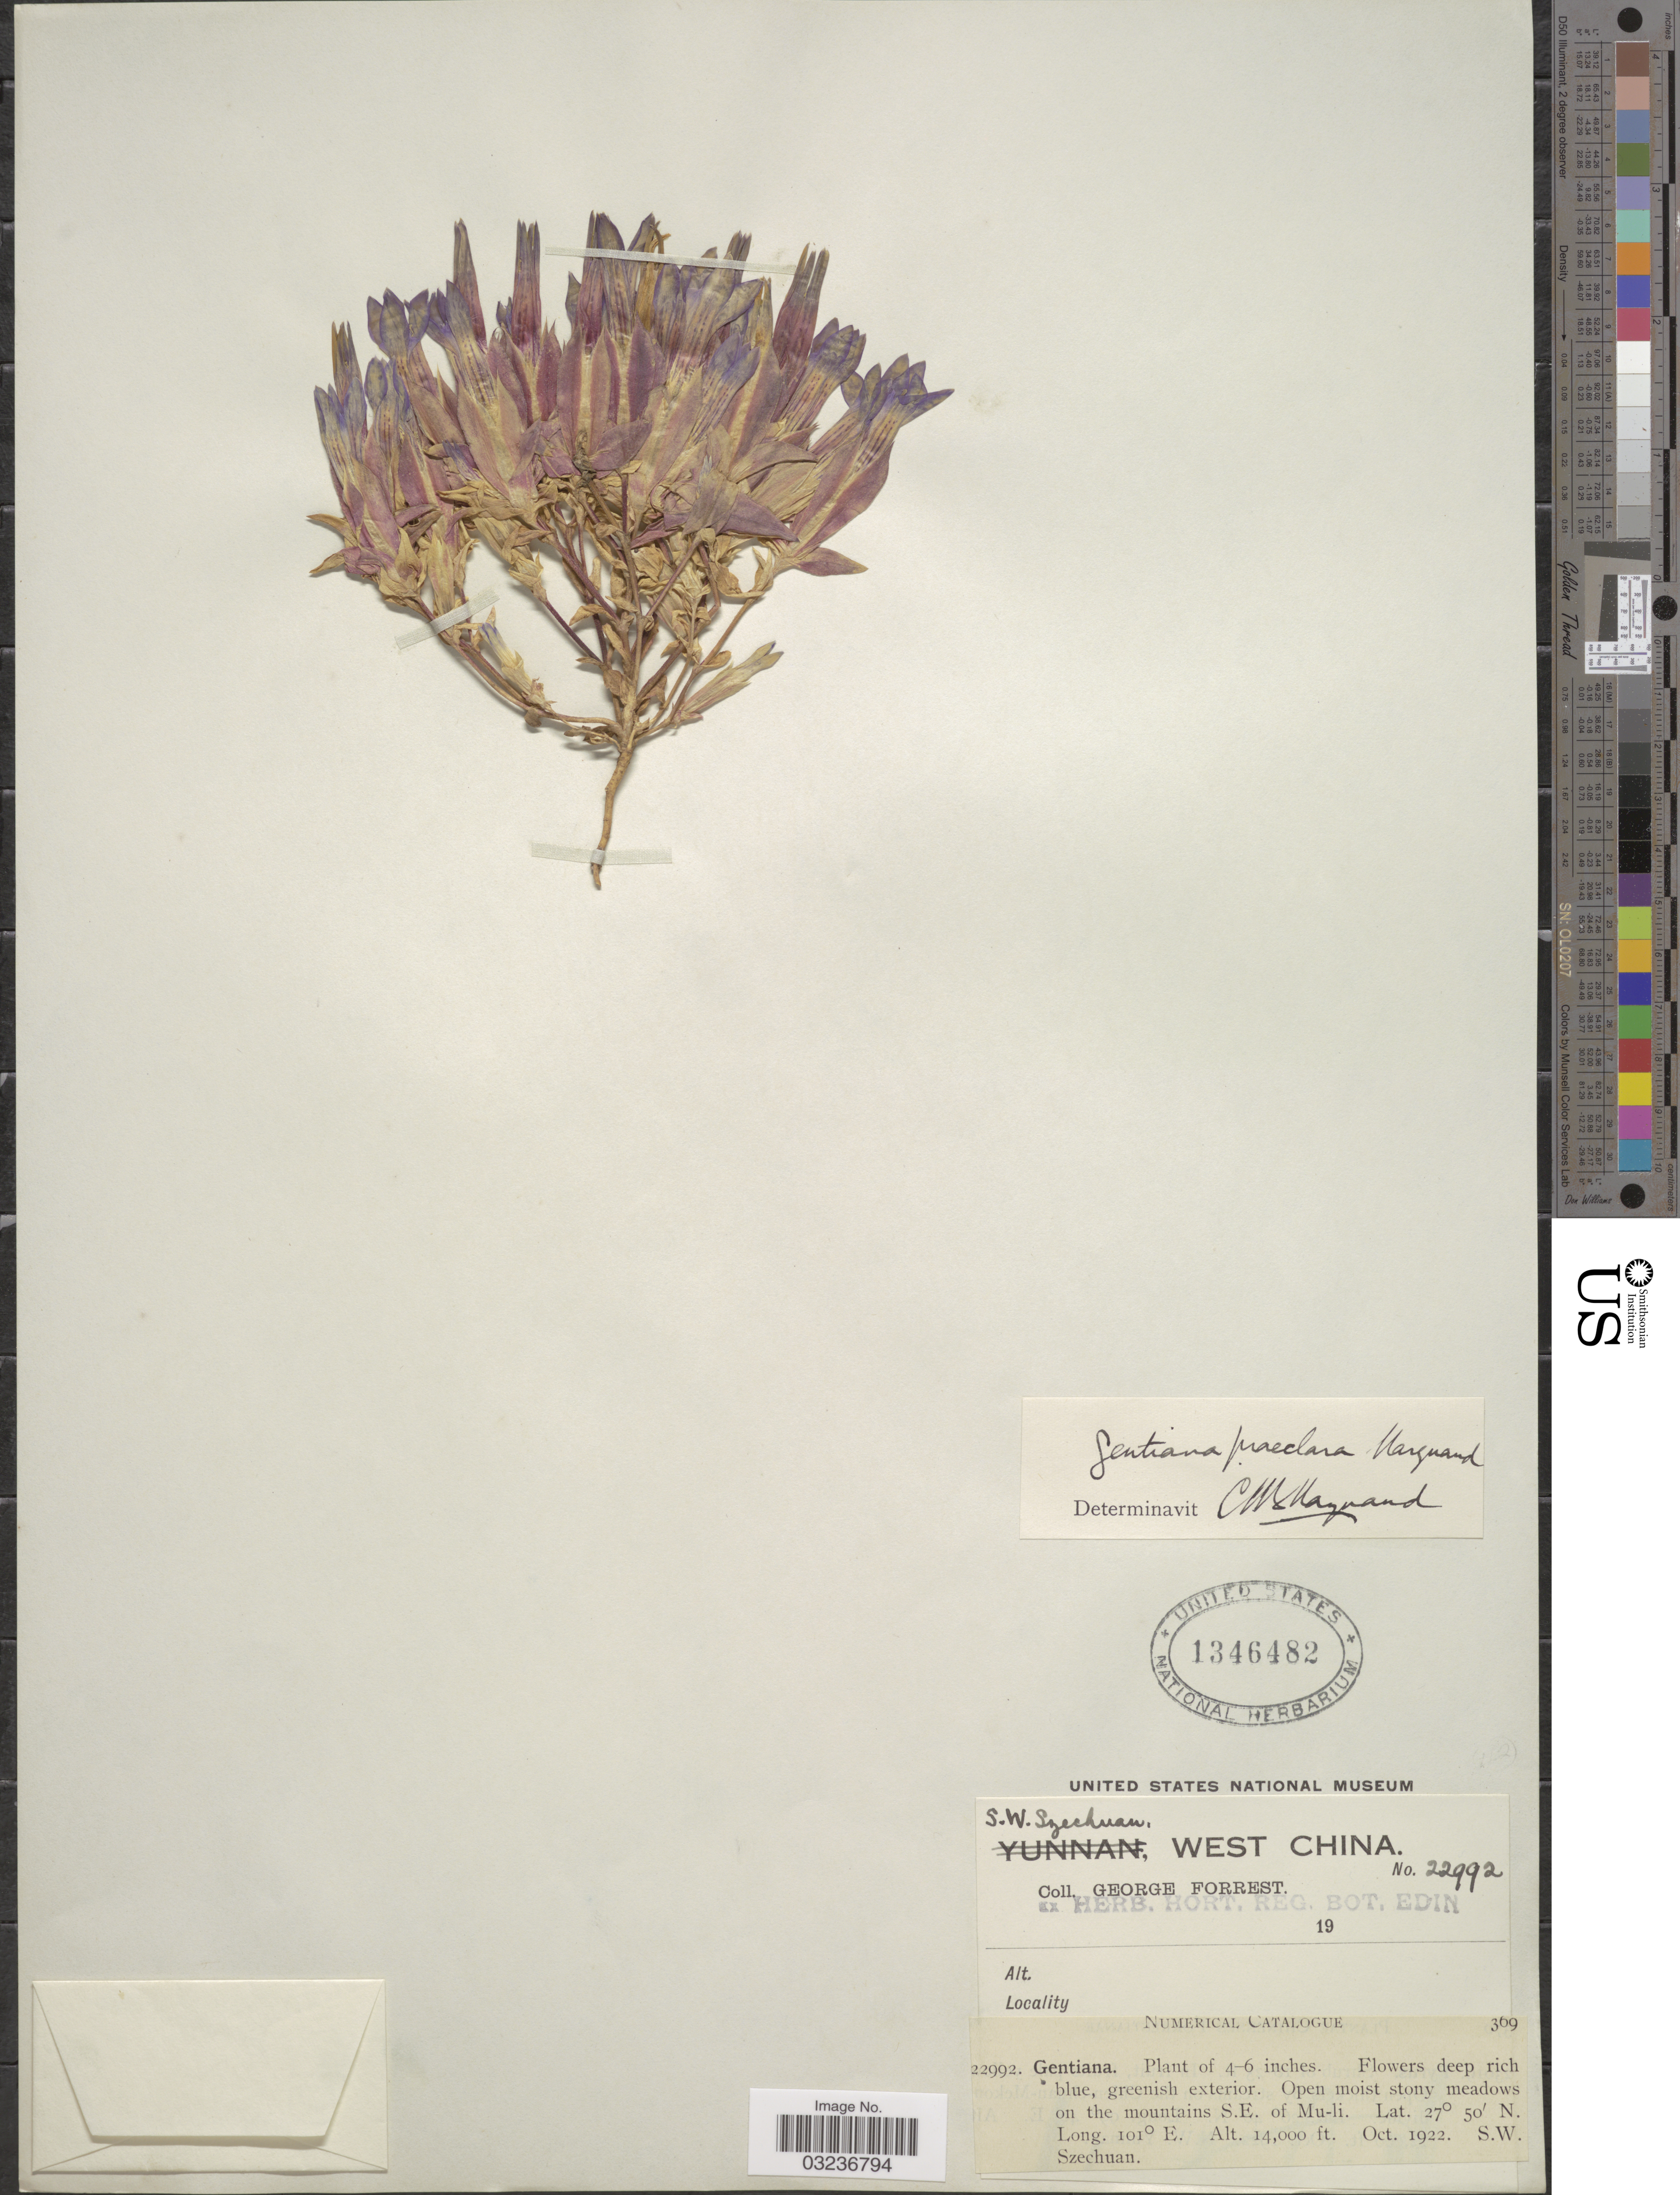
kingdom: Plantae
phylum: Tracheophyta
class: Magnoliopsida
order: Gentianales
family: Gentianaceae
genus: Gentiana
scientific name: Gentiana praeclara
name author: C. Marquand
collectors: G. Forrest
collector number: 22992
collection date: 1922-10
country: China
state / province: Sichuan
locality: S.W. Szechuan, West China, Open moist stony meadows on the mountains S.E. of Mu-li.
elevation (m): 4267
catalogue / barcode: US 1346482